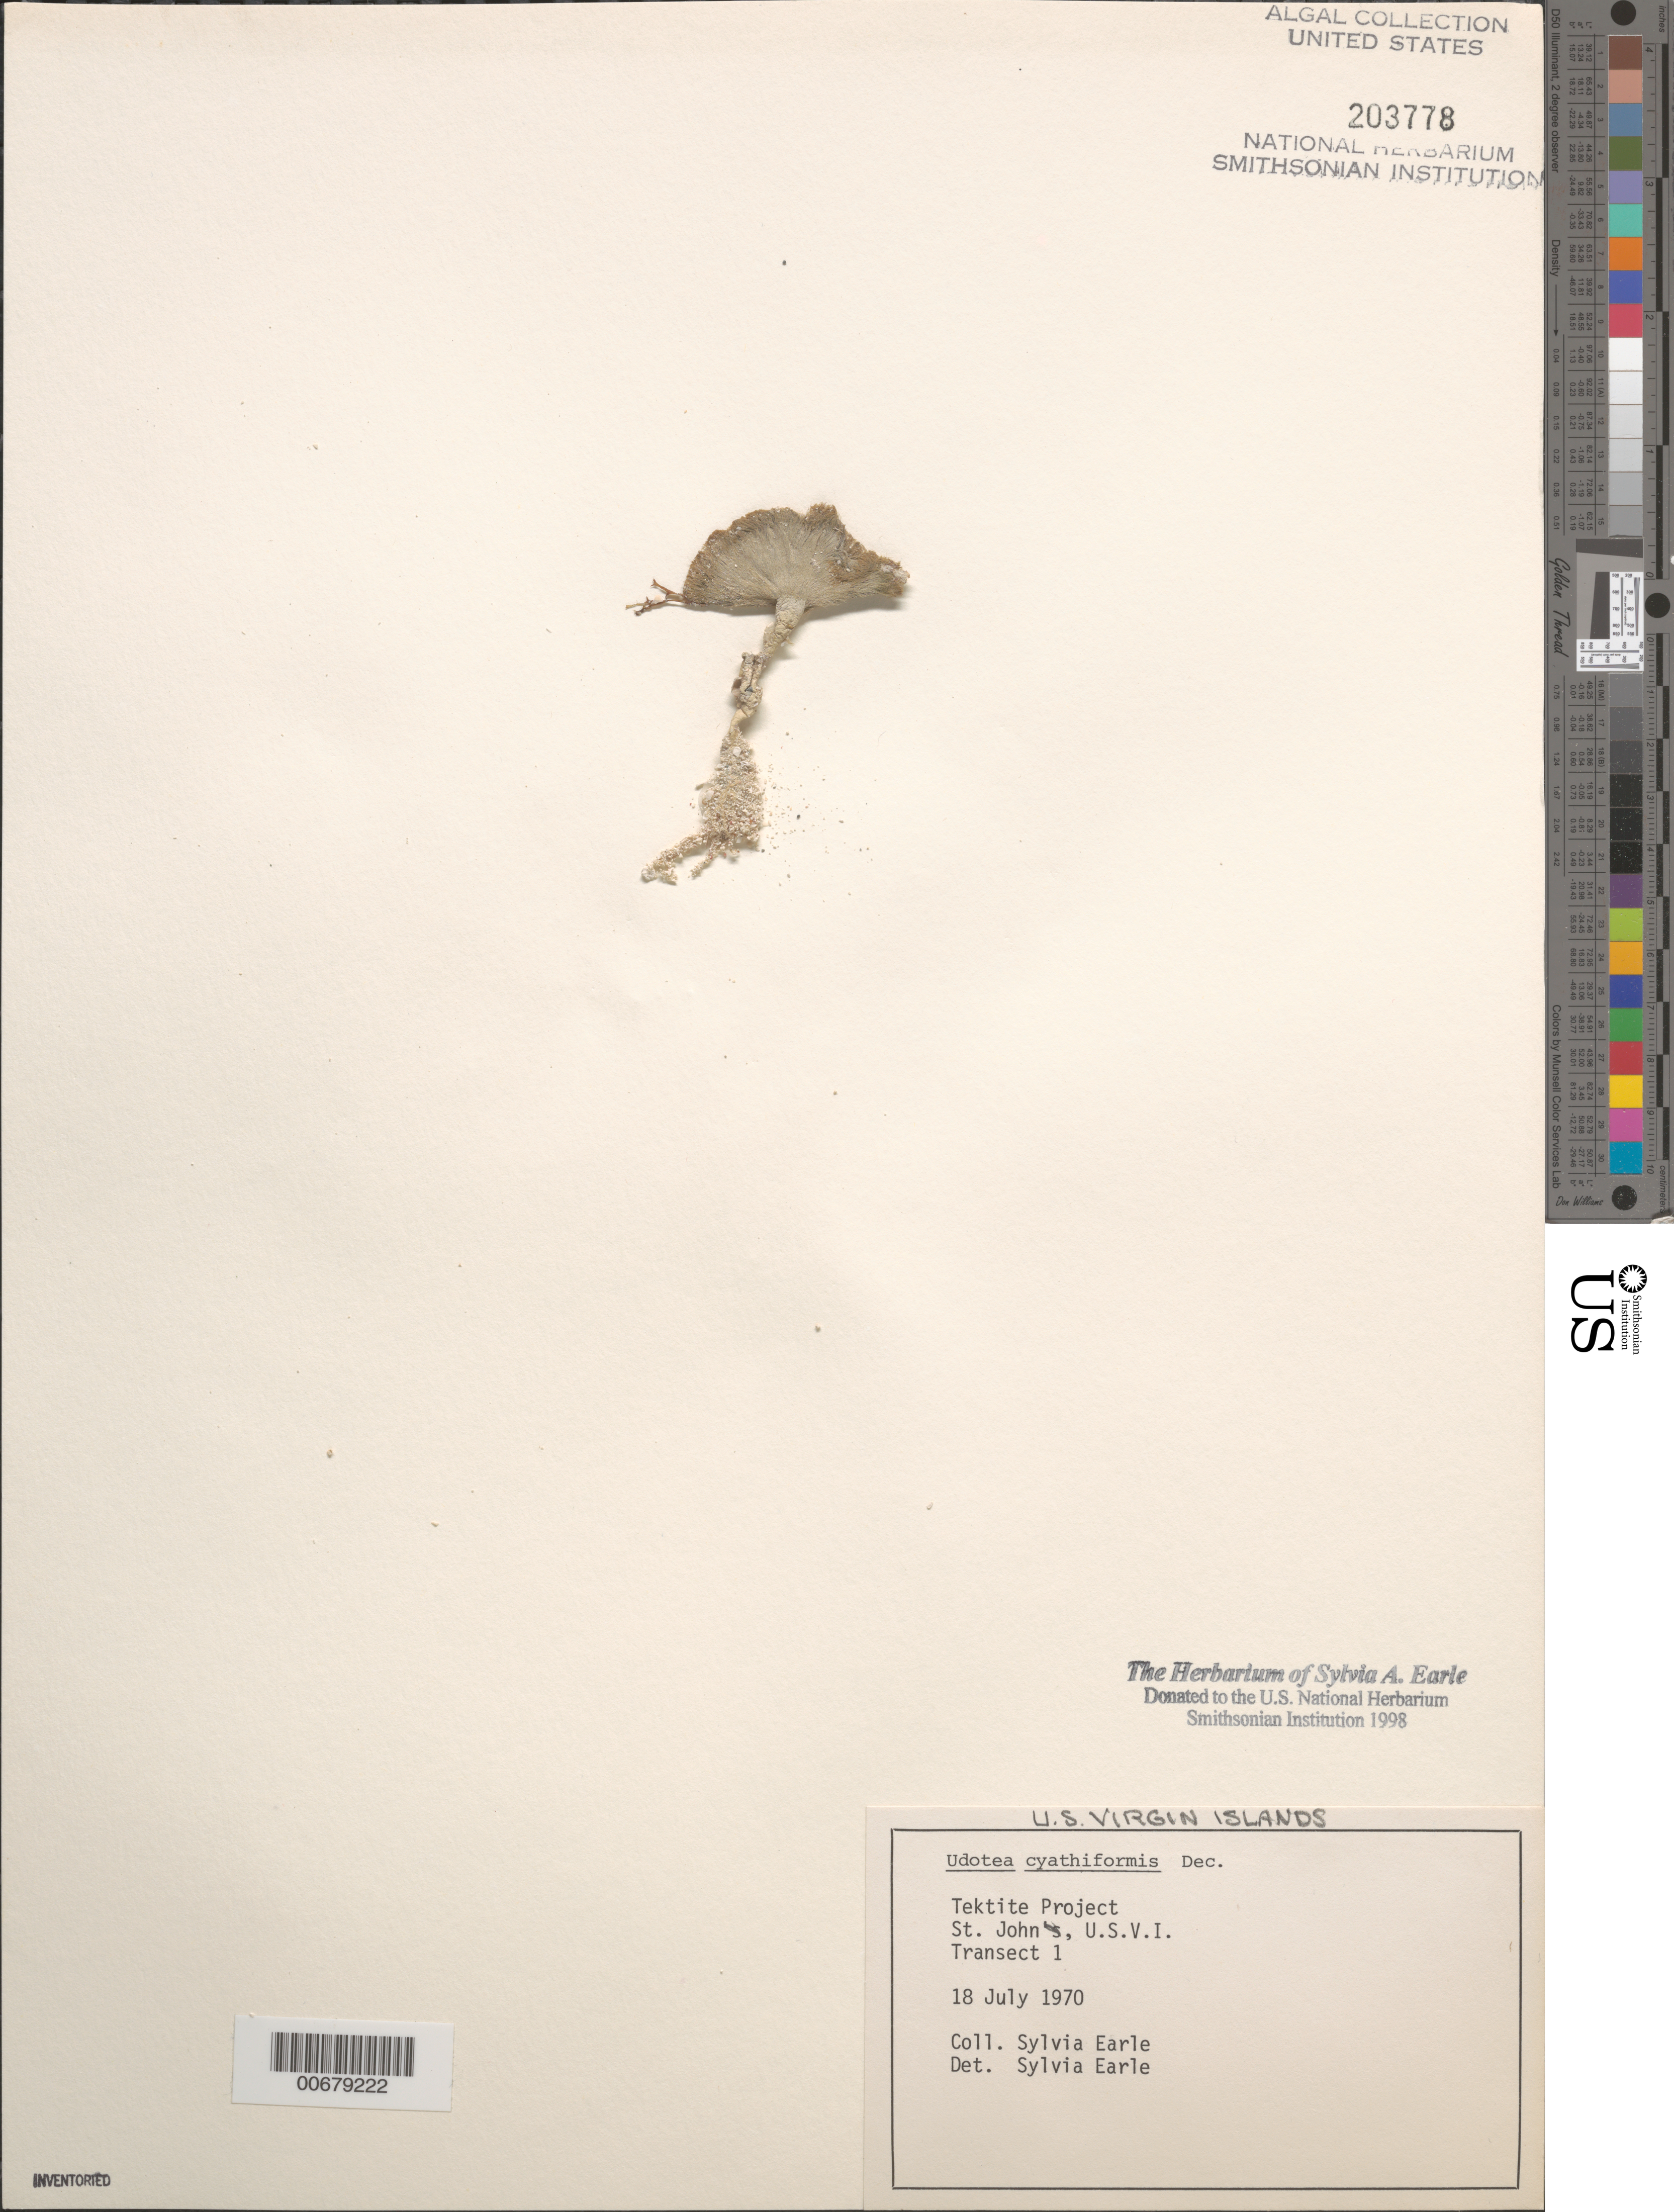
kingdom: Plantae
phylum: Chlorophyta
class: Ulvophyceae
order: Bryopsidales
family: Udoteaceae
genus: Udotea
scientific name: Udotea cyathiformis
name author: Decne.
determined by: Earle, S. A.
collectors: S. A. Earle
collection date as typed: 18 Jul 1970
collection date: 1970-07-18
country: U.S. Virgin Islands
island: St. John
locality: Tektite Project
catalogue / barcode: US 203778